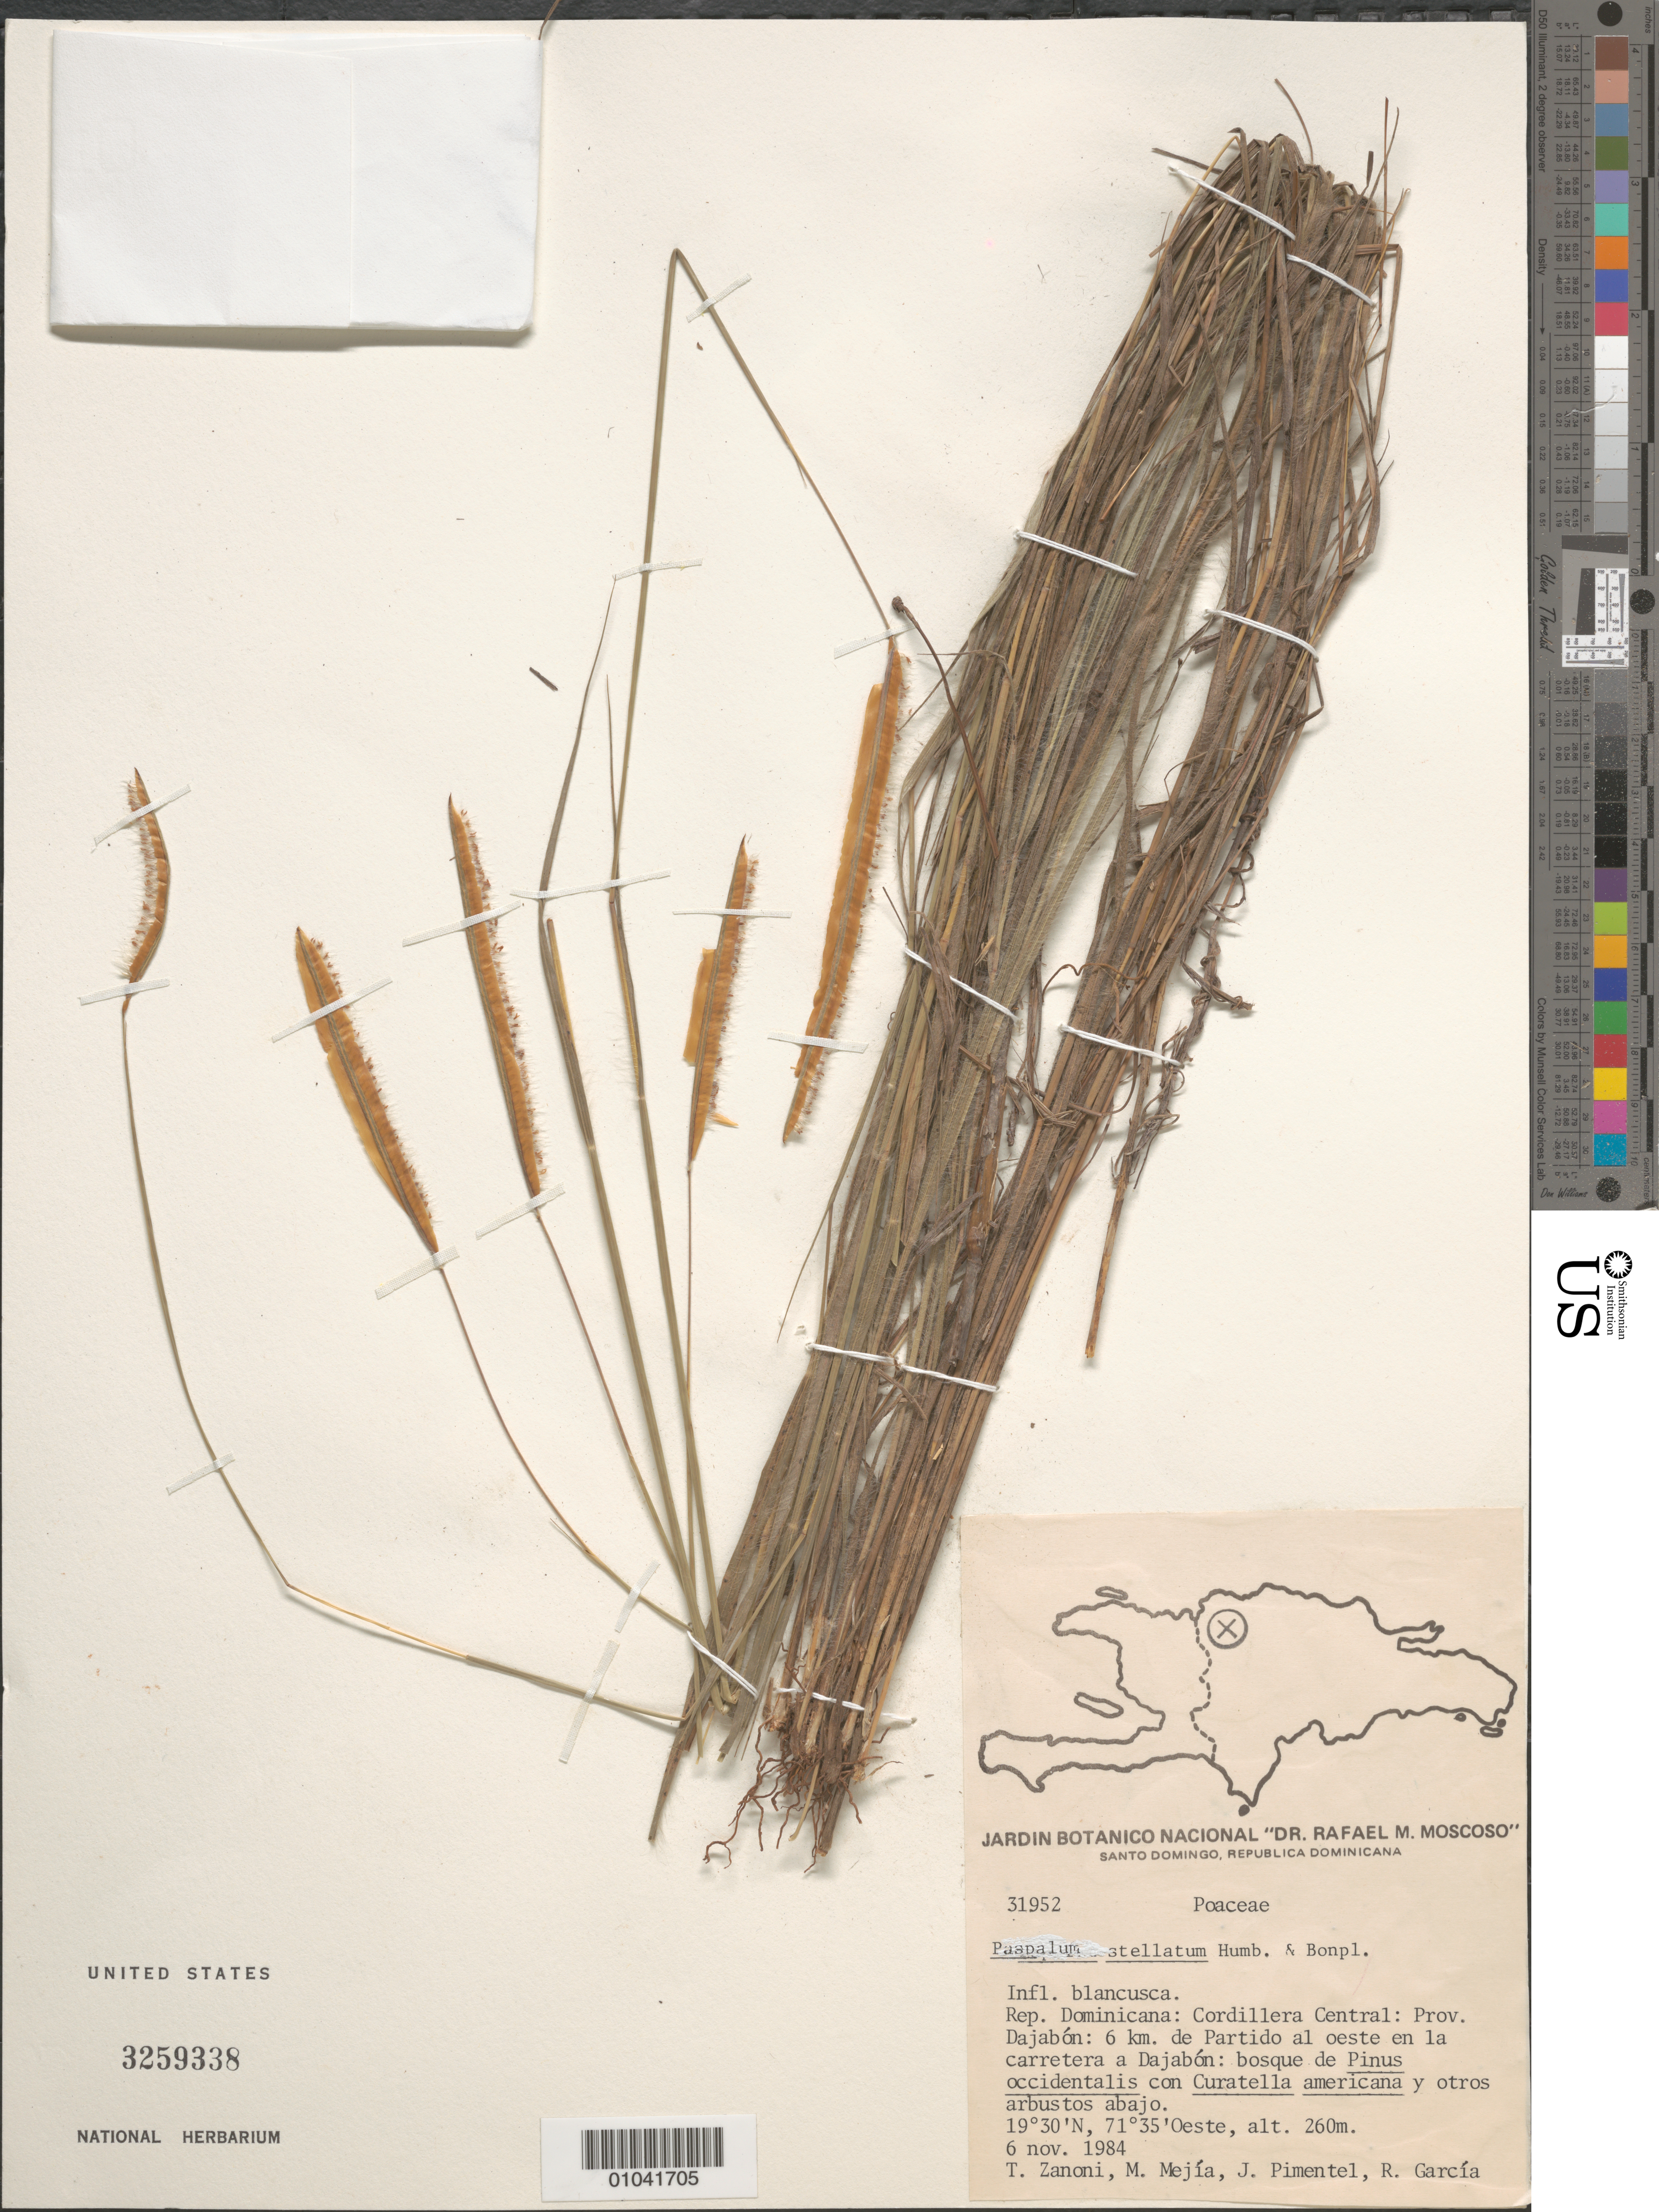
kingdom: Plantae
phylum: Tracheophyta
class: Liliopsida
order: Poales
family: Poaceae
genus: Paspalum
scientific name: Paspalum stellatum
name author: Humb. & Bonpl. ex Flüggé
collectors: T. A. Zanoni, M. Mejia, J. Pimentel & R. G. García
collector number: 31952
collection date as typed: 06 Nov 1984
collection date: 1984-11-06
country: Dominican Republic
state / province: Dajabón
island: Hispaniola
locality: Cordillera Central, 6 km de Partido al oeste en la carretera a Dajabon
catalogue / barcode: US 3259338